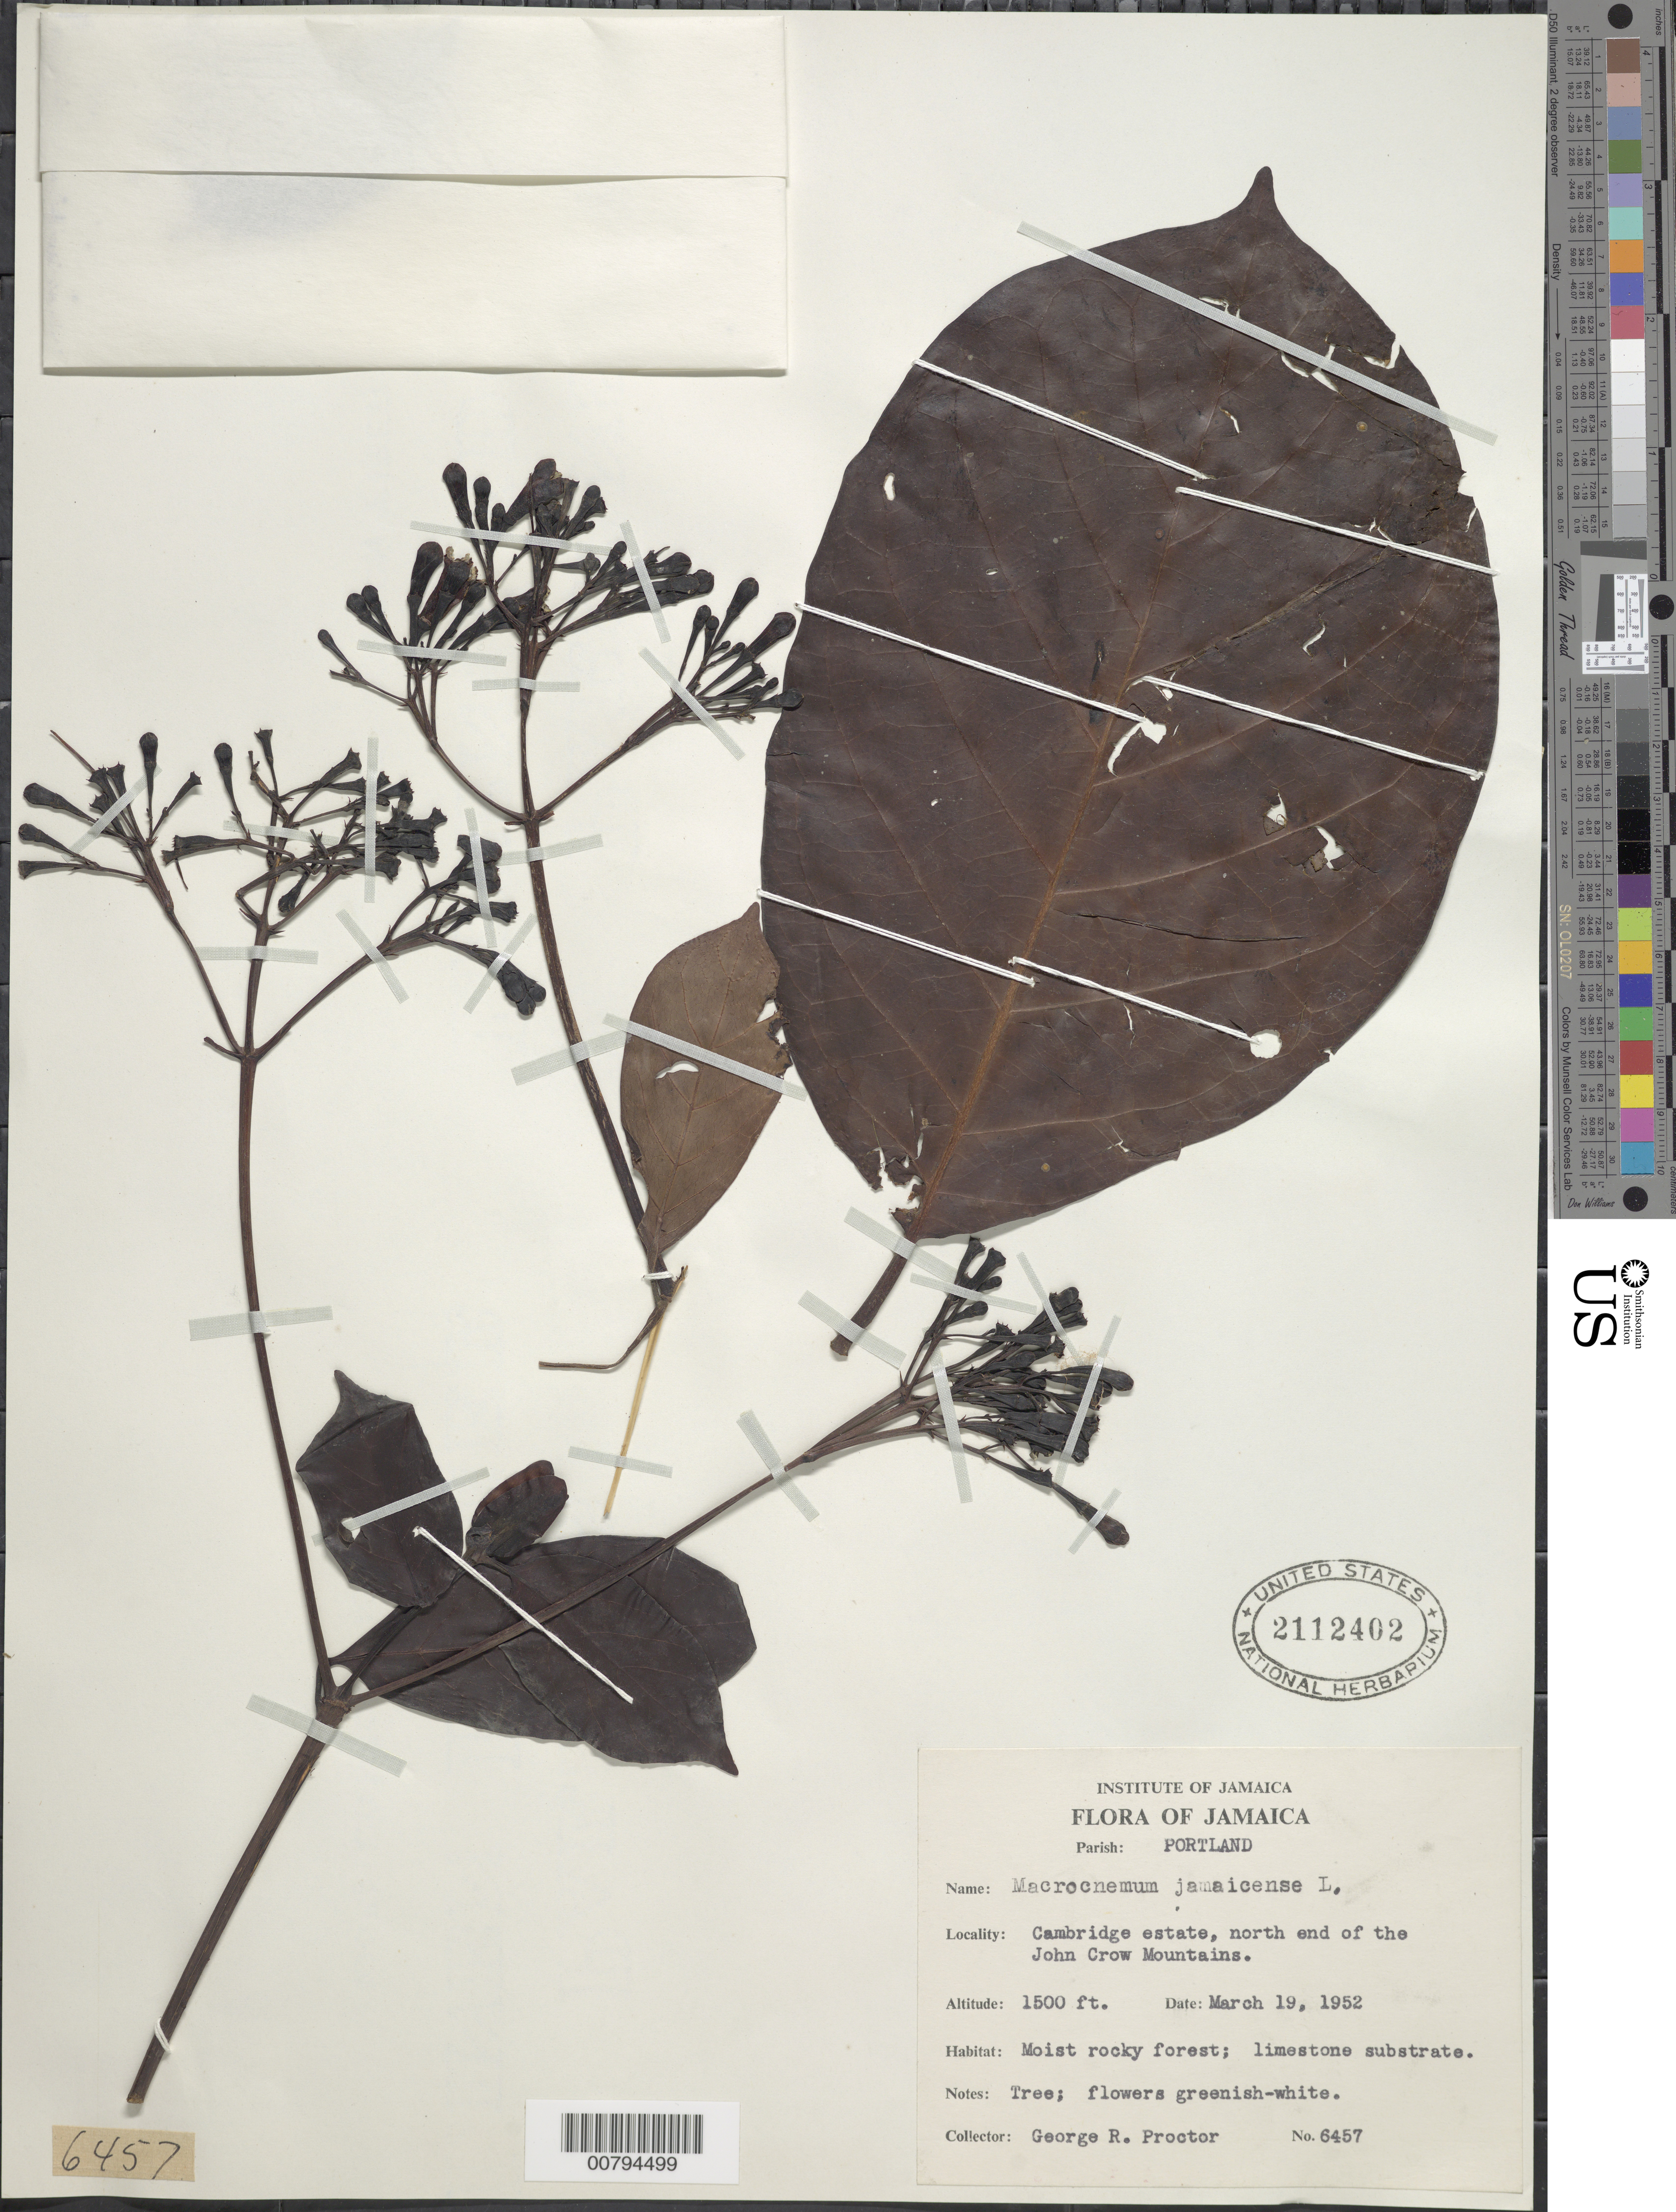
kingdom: Plantae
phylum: Tracheophyta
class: Magnoliopsida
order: Gentianales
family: Rubiaceae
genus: Macrocnemum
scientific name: Macrocnemum jamaicense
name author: L.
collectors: G. R. Proctor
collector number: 6457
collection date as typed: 19 Mar 1952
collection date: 1952-03-19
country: Jamaica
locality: Cambridge Estate, north end of the John Crow Mountains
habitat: Moist rocky forest; limestone substrate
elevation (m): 457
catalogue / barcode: US 2112402